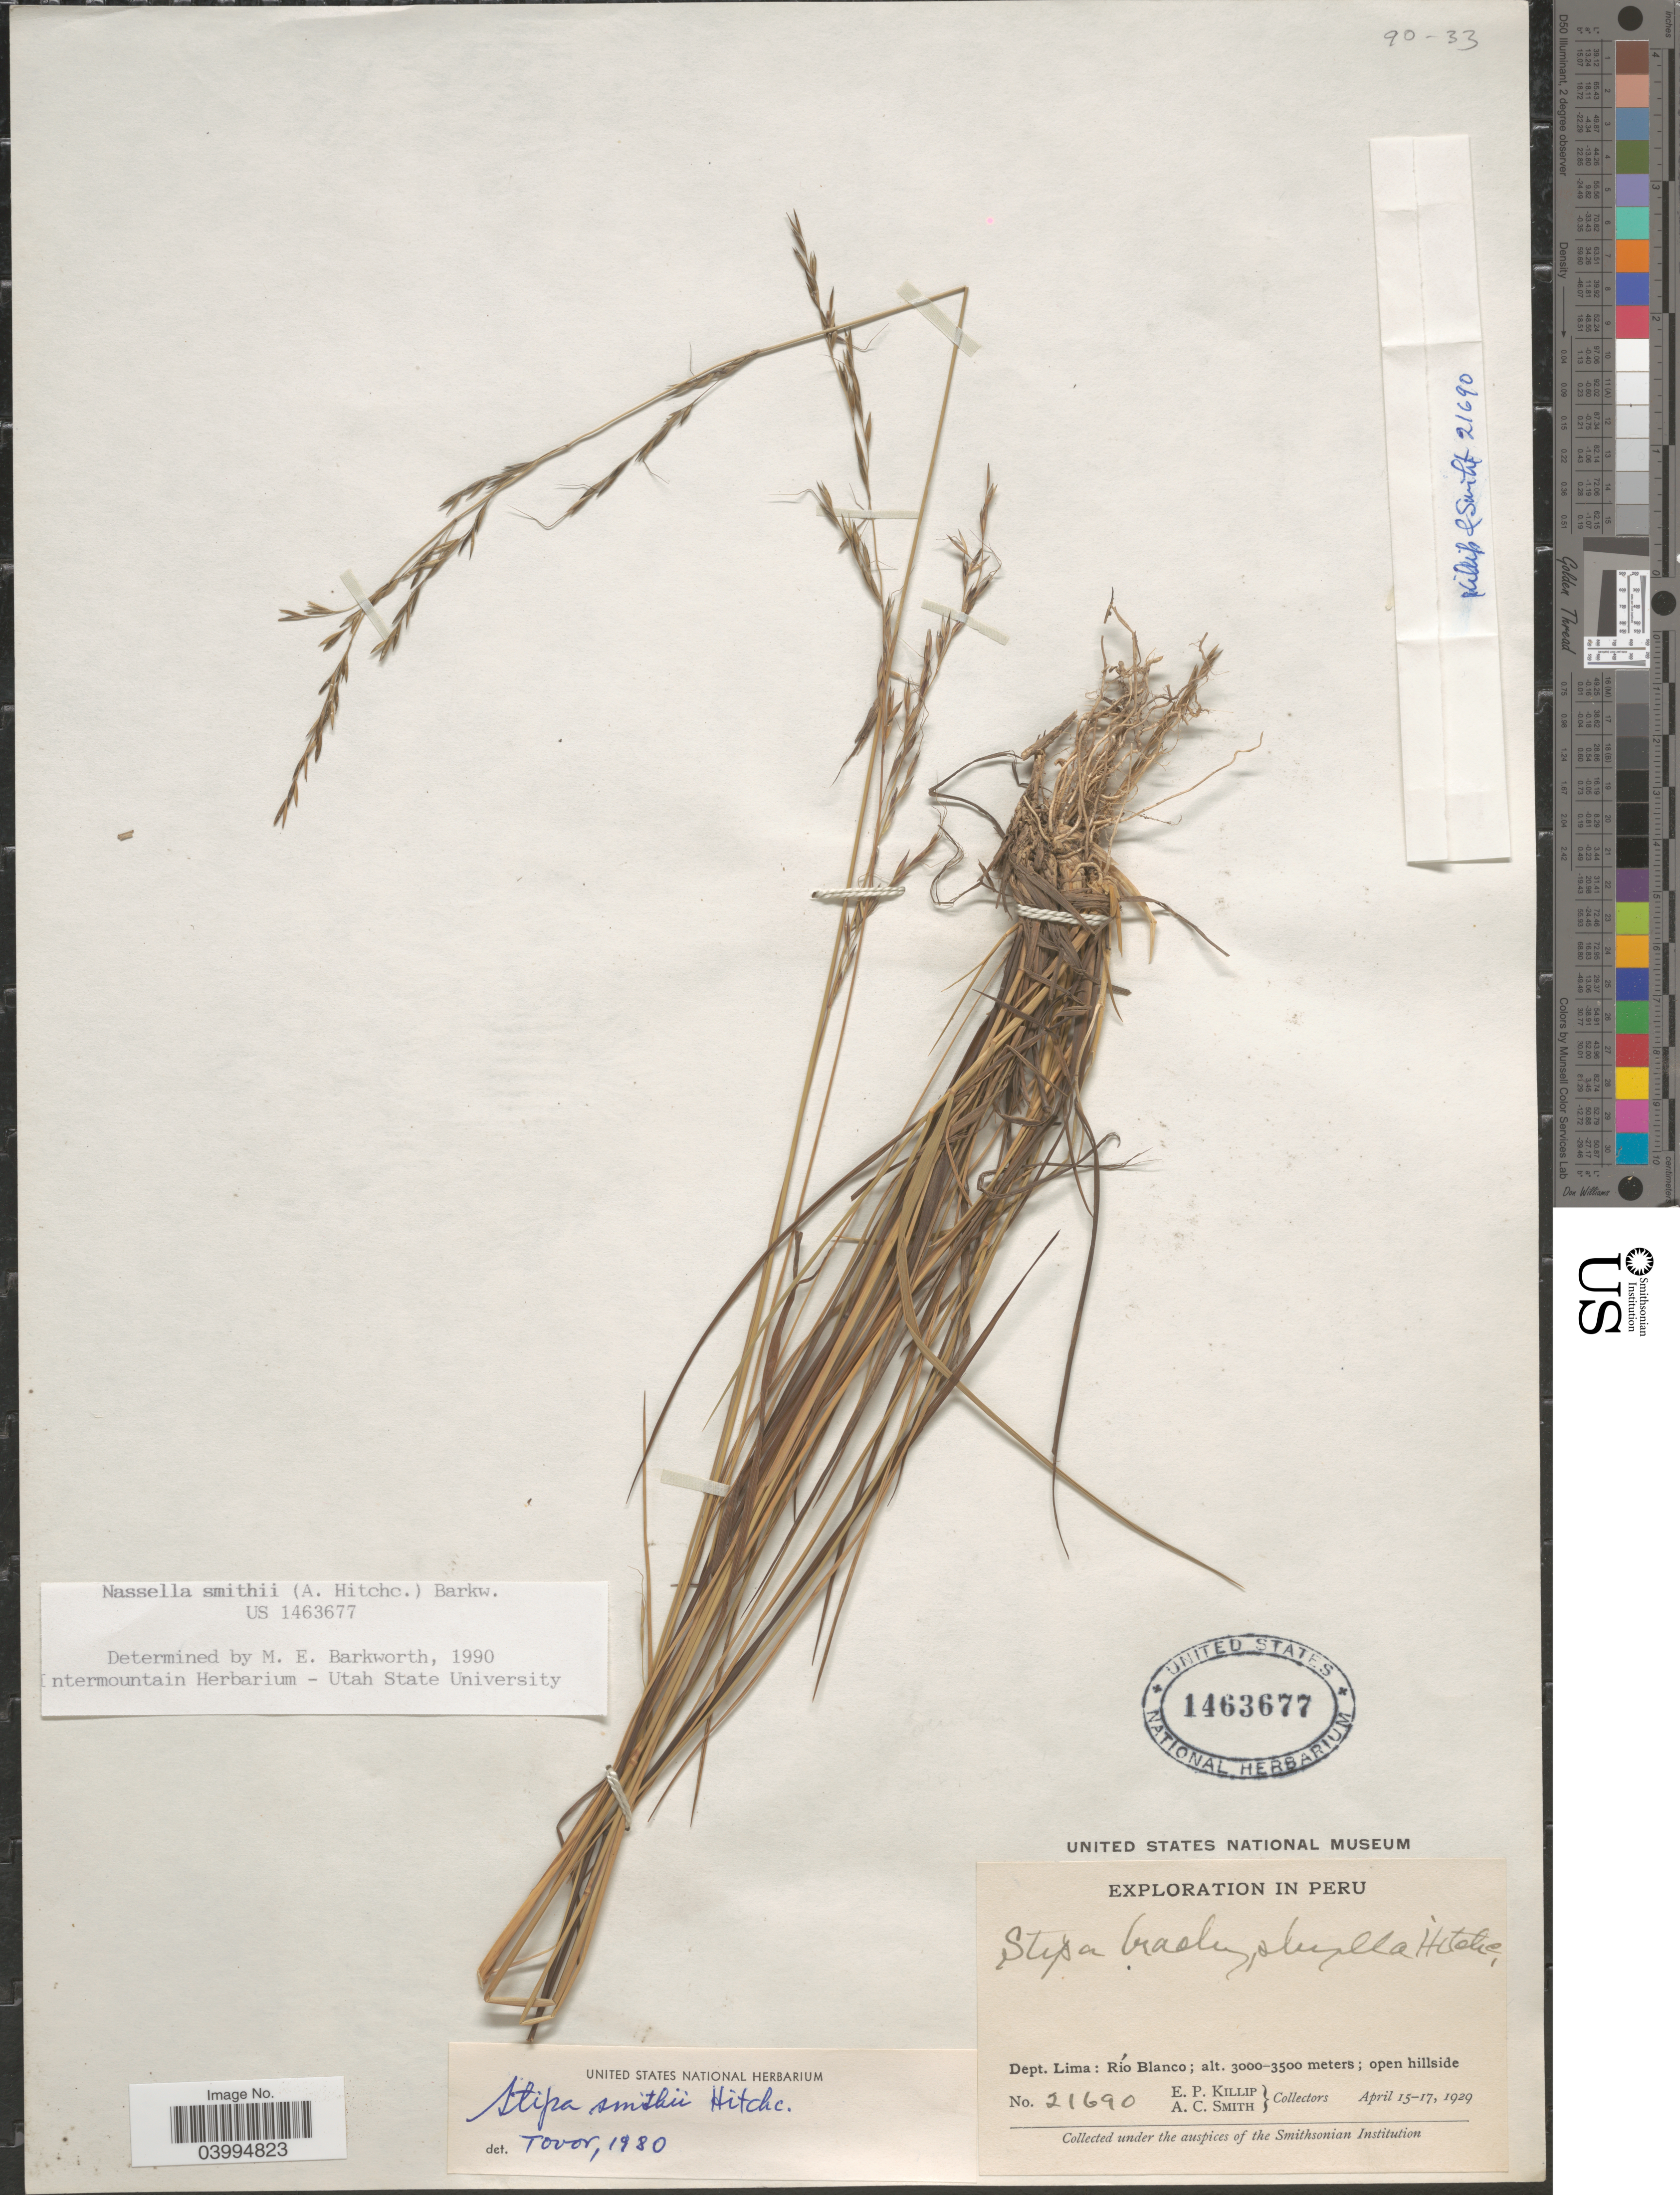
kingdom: Plantae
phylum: Tracheophyta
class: Liliopsida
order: Poales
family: Poaceae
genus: Nassella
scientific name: Nassella smithii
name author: (Hitchc.) Barkworth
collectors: E. P. Killip & A. C. Smith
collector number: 21690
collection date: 1929-04-15/1929-04-17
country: Peru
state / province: Lima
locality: Dept. Lima: Río Blanco.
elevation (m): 3000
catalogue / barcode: US 1463677